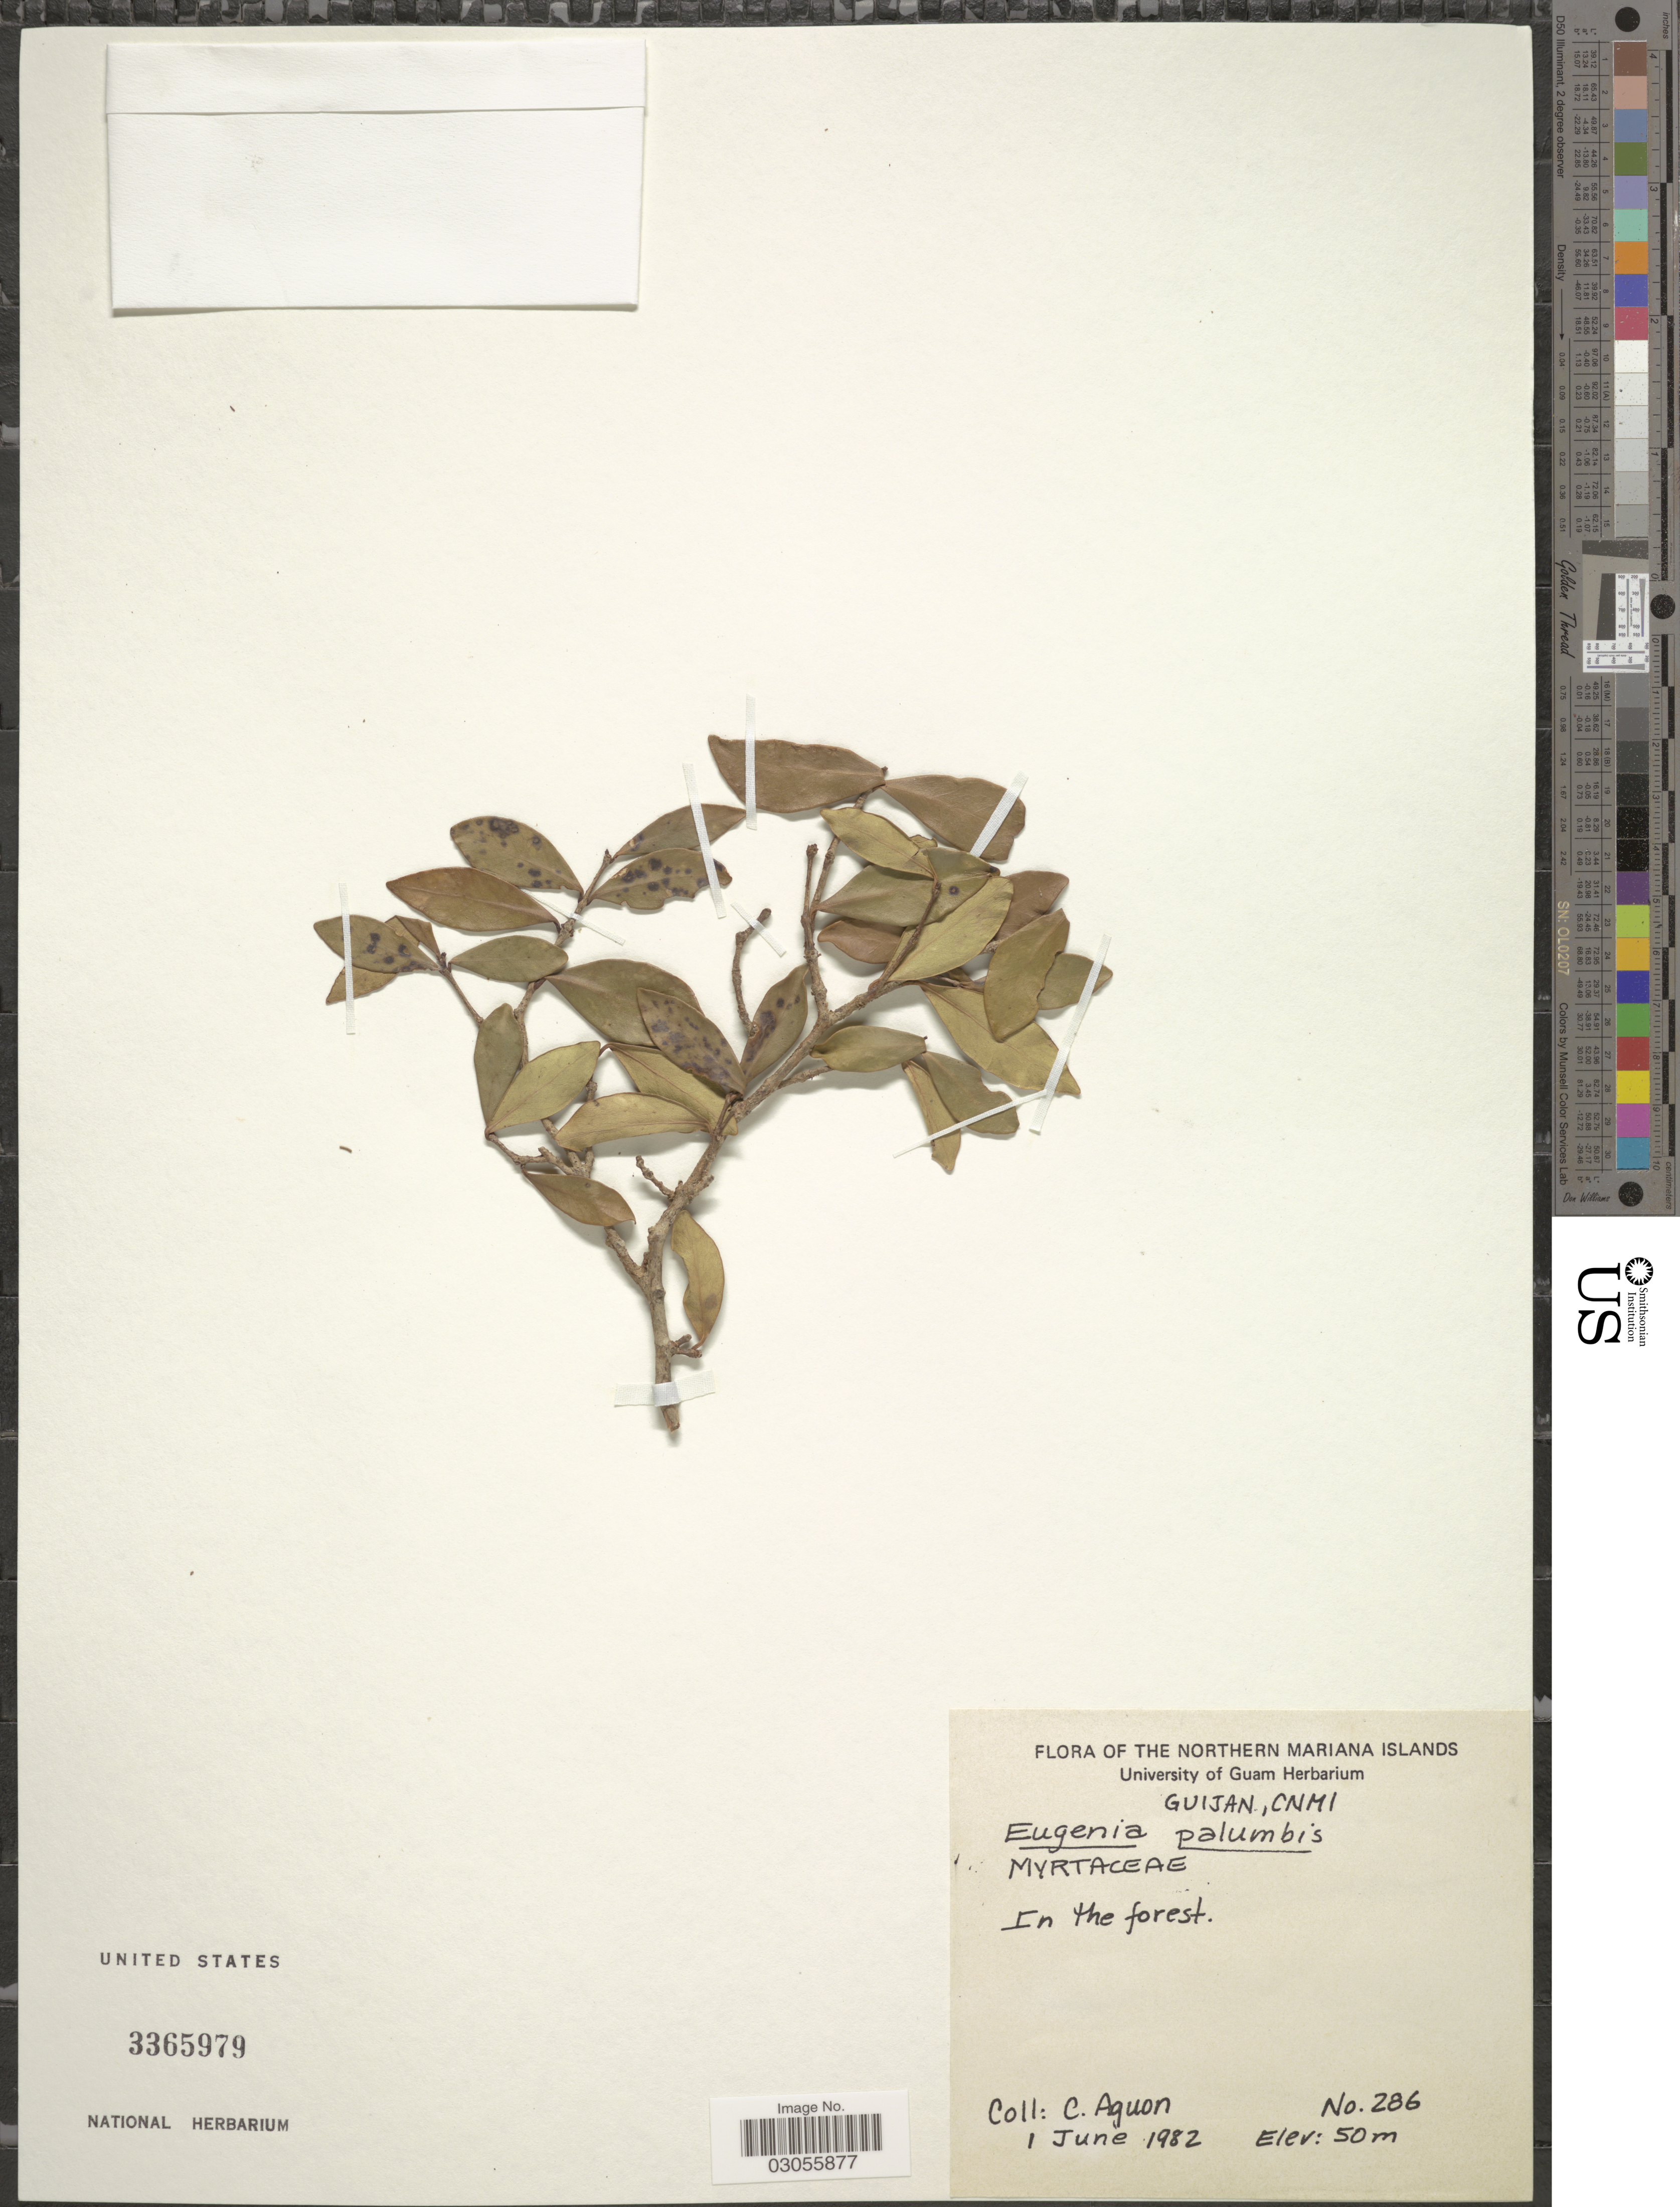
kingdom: Plantae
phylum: Tracheophyta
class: Magnoliopsida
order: Myrtales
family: Myrtaceae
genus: Eugenia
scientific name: Eugenia palumbis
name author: Merr.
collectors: C. Aguon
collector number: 286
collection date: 1982-06-01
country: Northern Mariana Islands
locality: Guijan, CNMI.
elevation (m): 50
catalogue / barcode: US 3365979